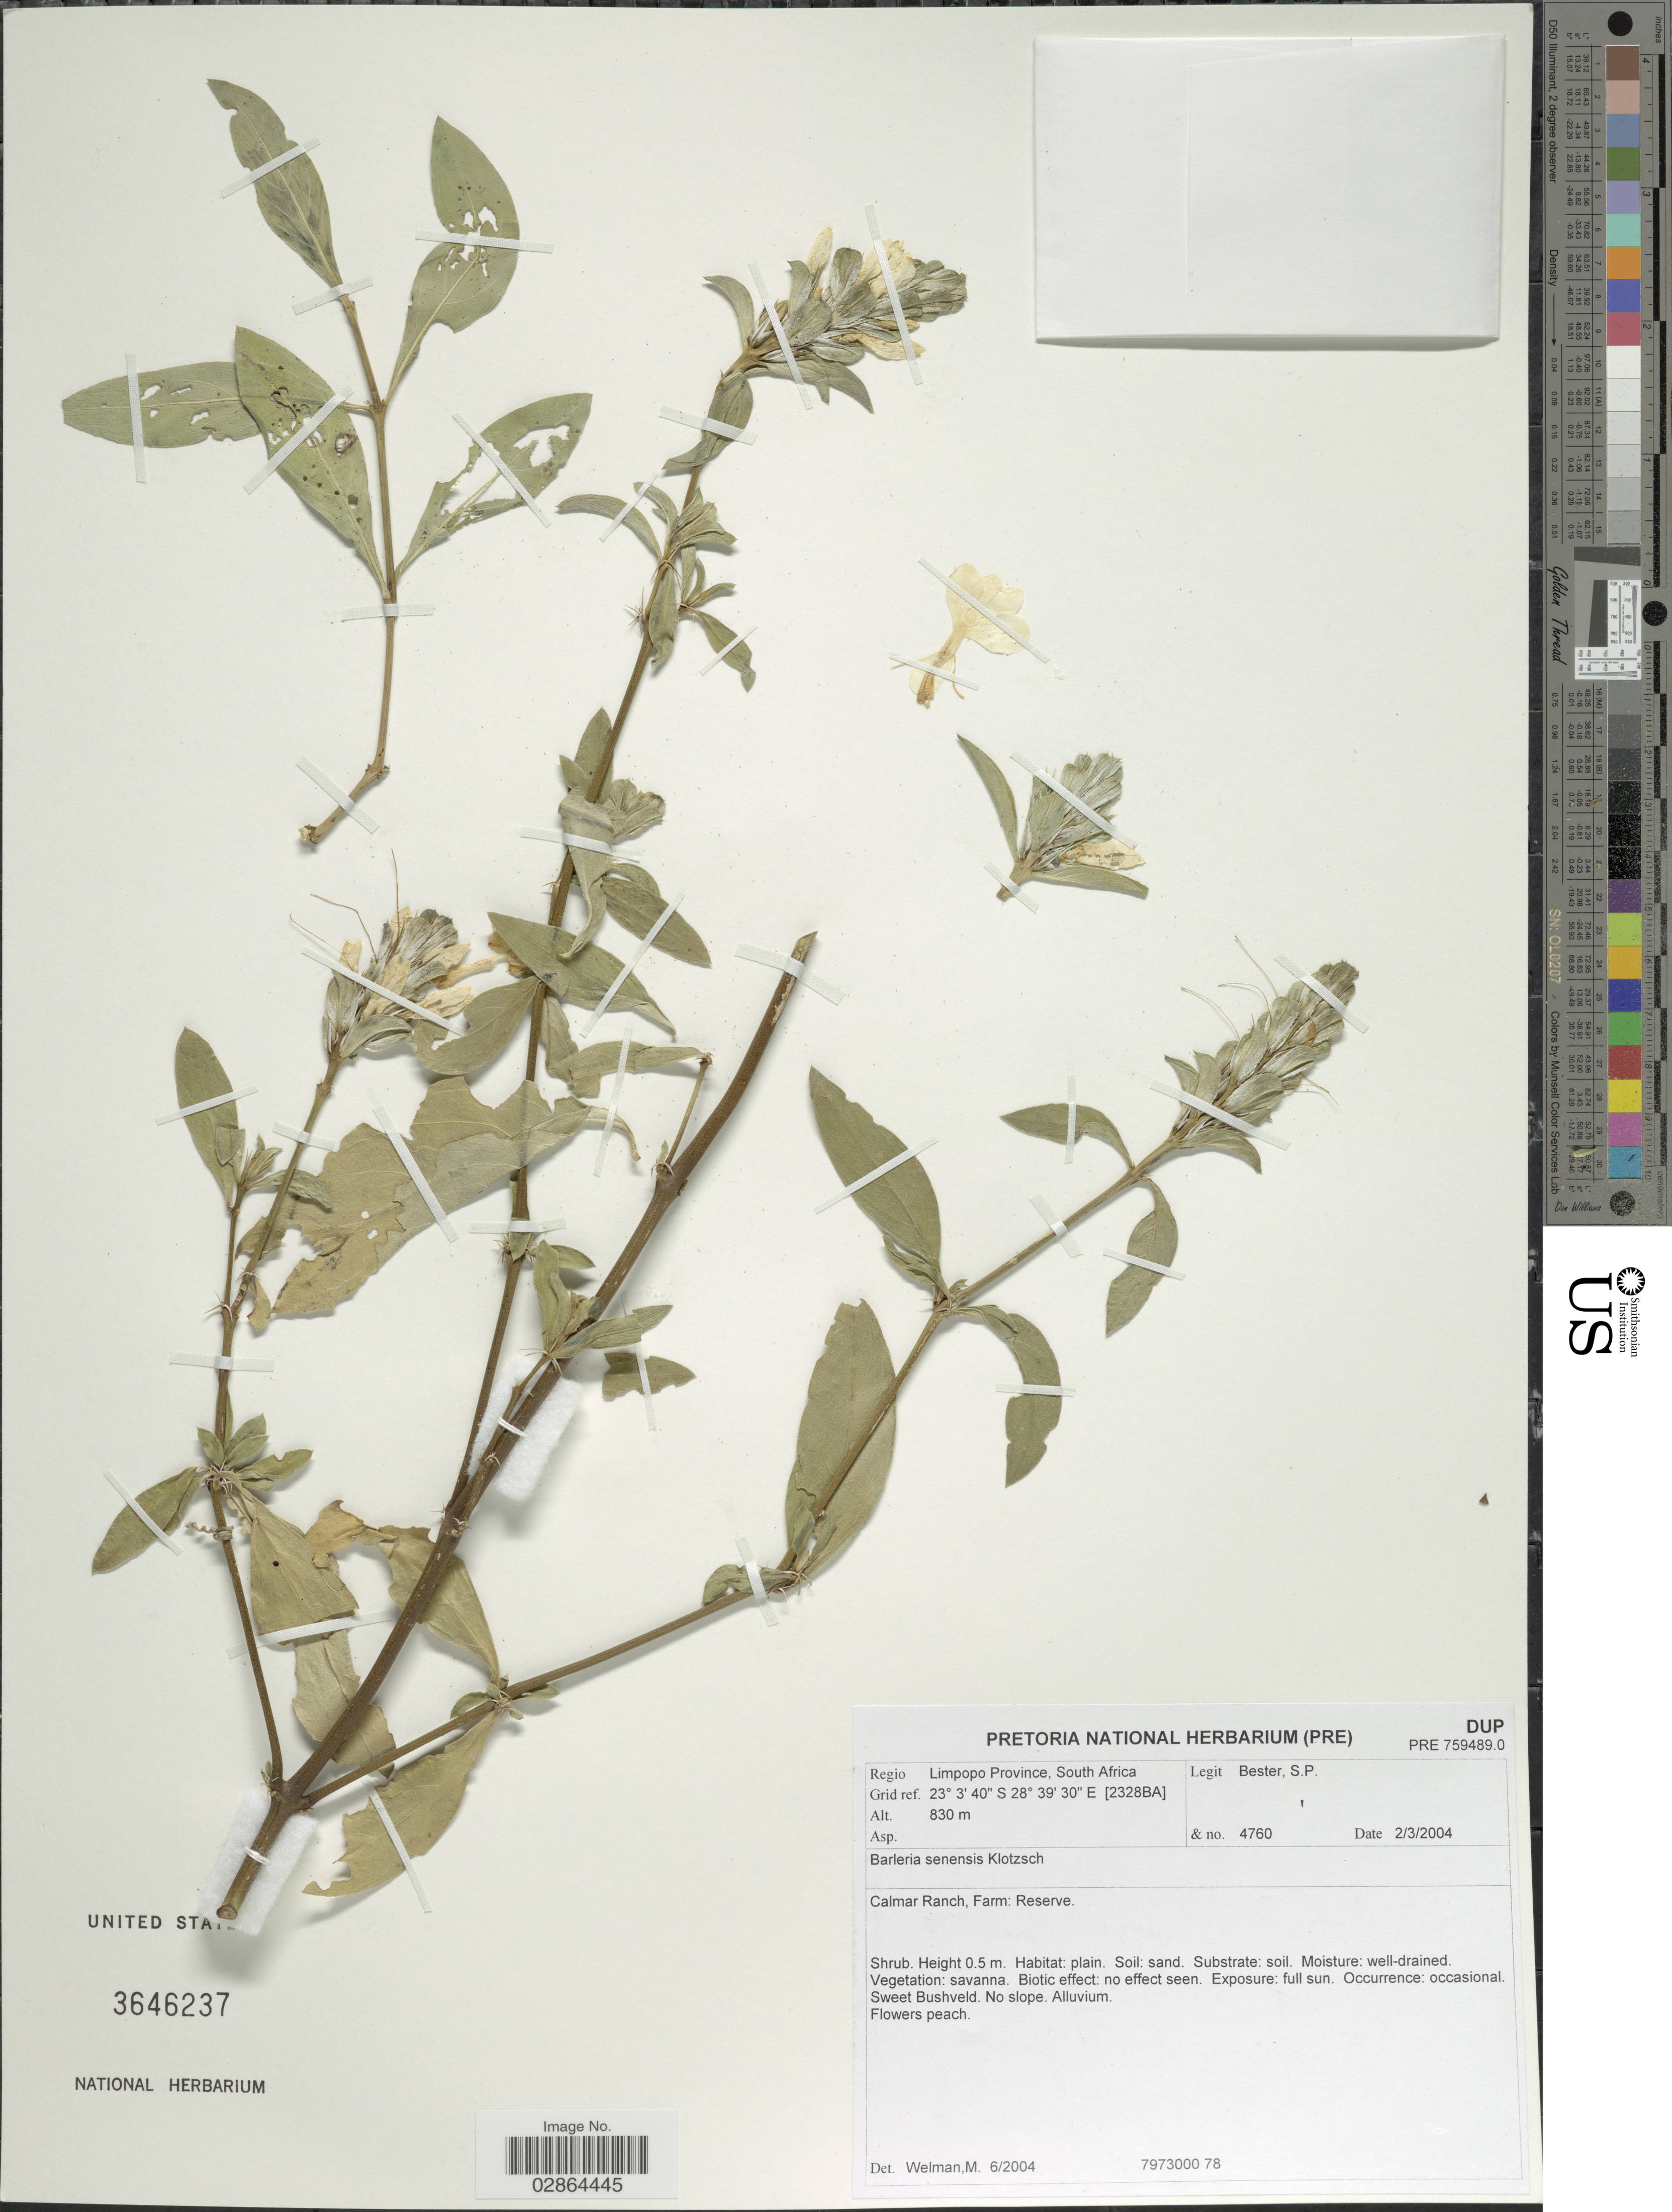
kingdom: Plantae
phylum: Tracheophyta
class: Magnoliopsida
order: Lamiales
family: Acanthaceae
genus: Barleria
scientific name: Barleria senensis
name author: Klotzsch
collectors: S. Bester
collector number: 4760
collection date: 2004-03-02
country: South Africa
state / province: Limpopo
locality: Regio Limpopo Province, South Africa. Calmar Ranch, Farm: Reserve. Grid Ref. (2328 BA).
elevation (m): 830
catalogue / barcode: US 3646237